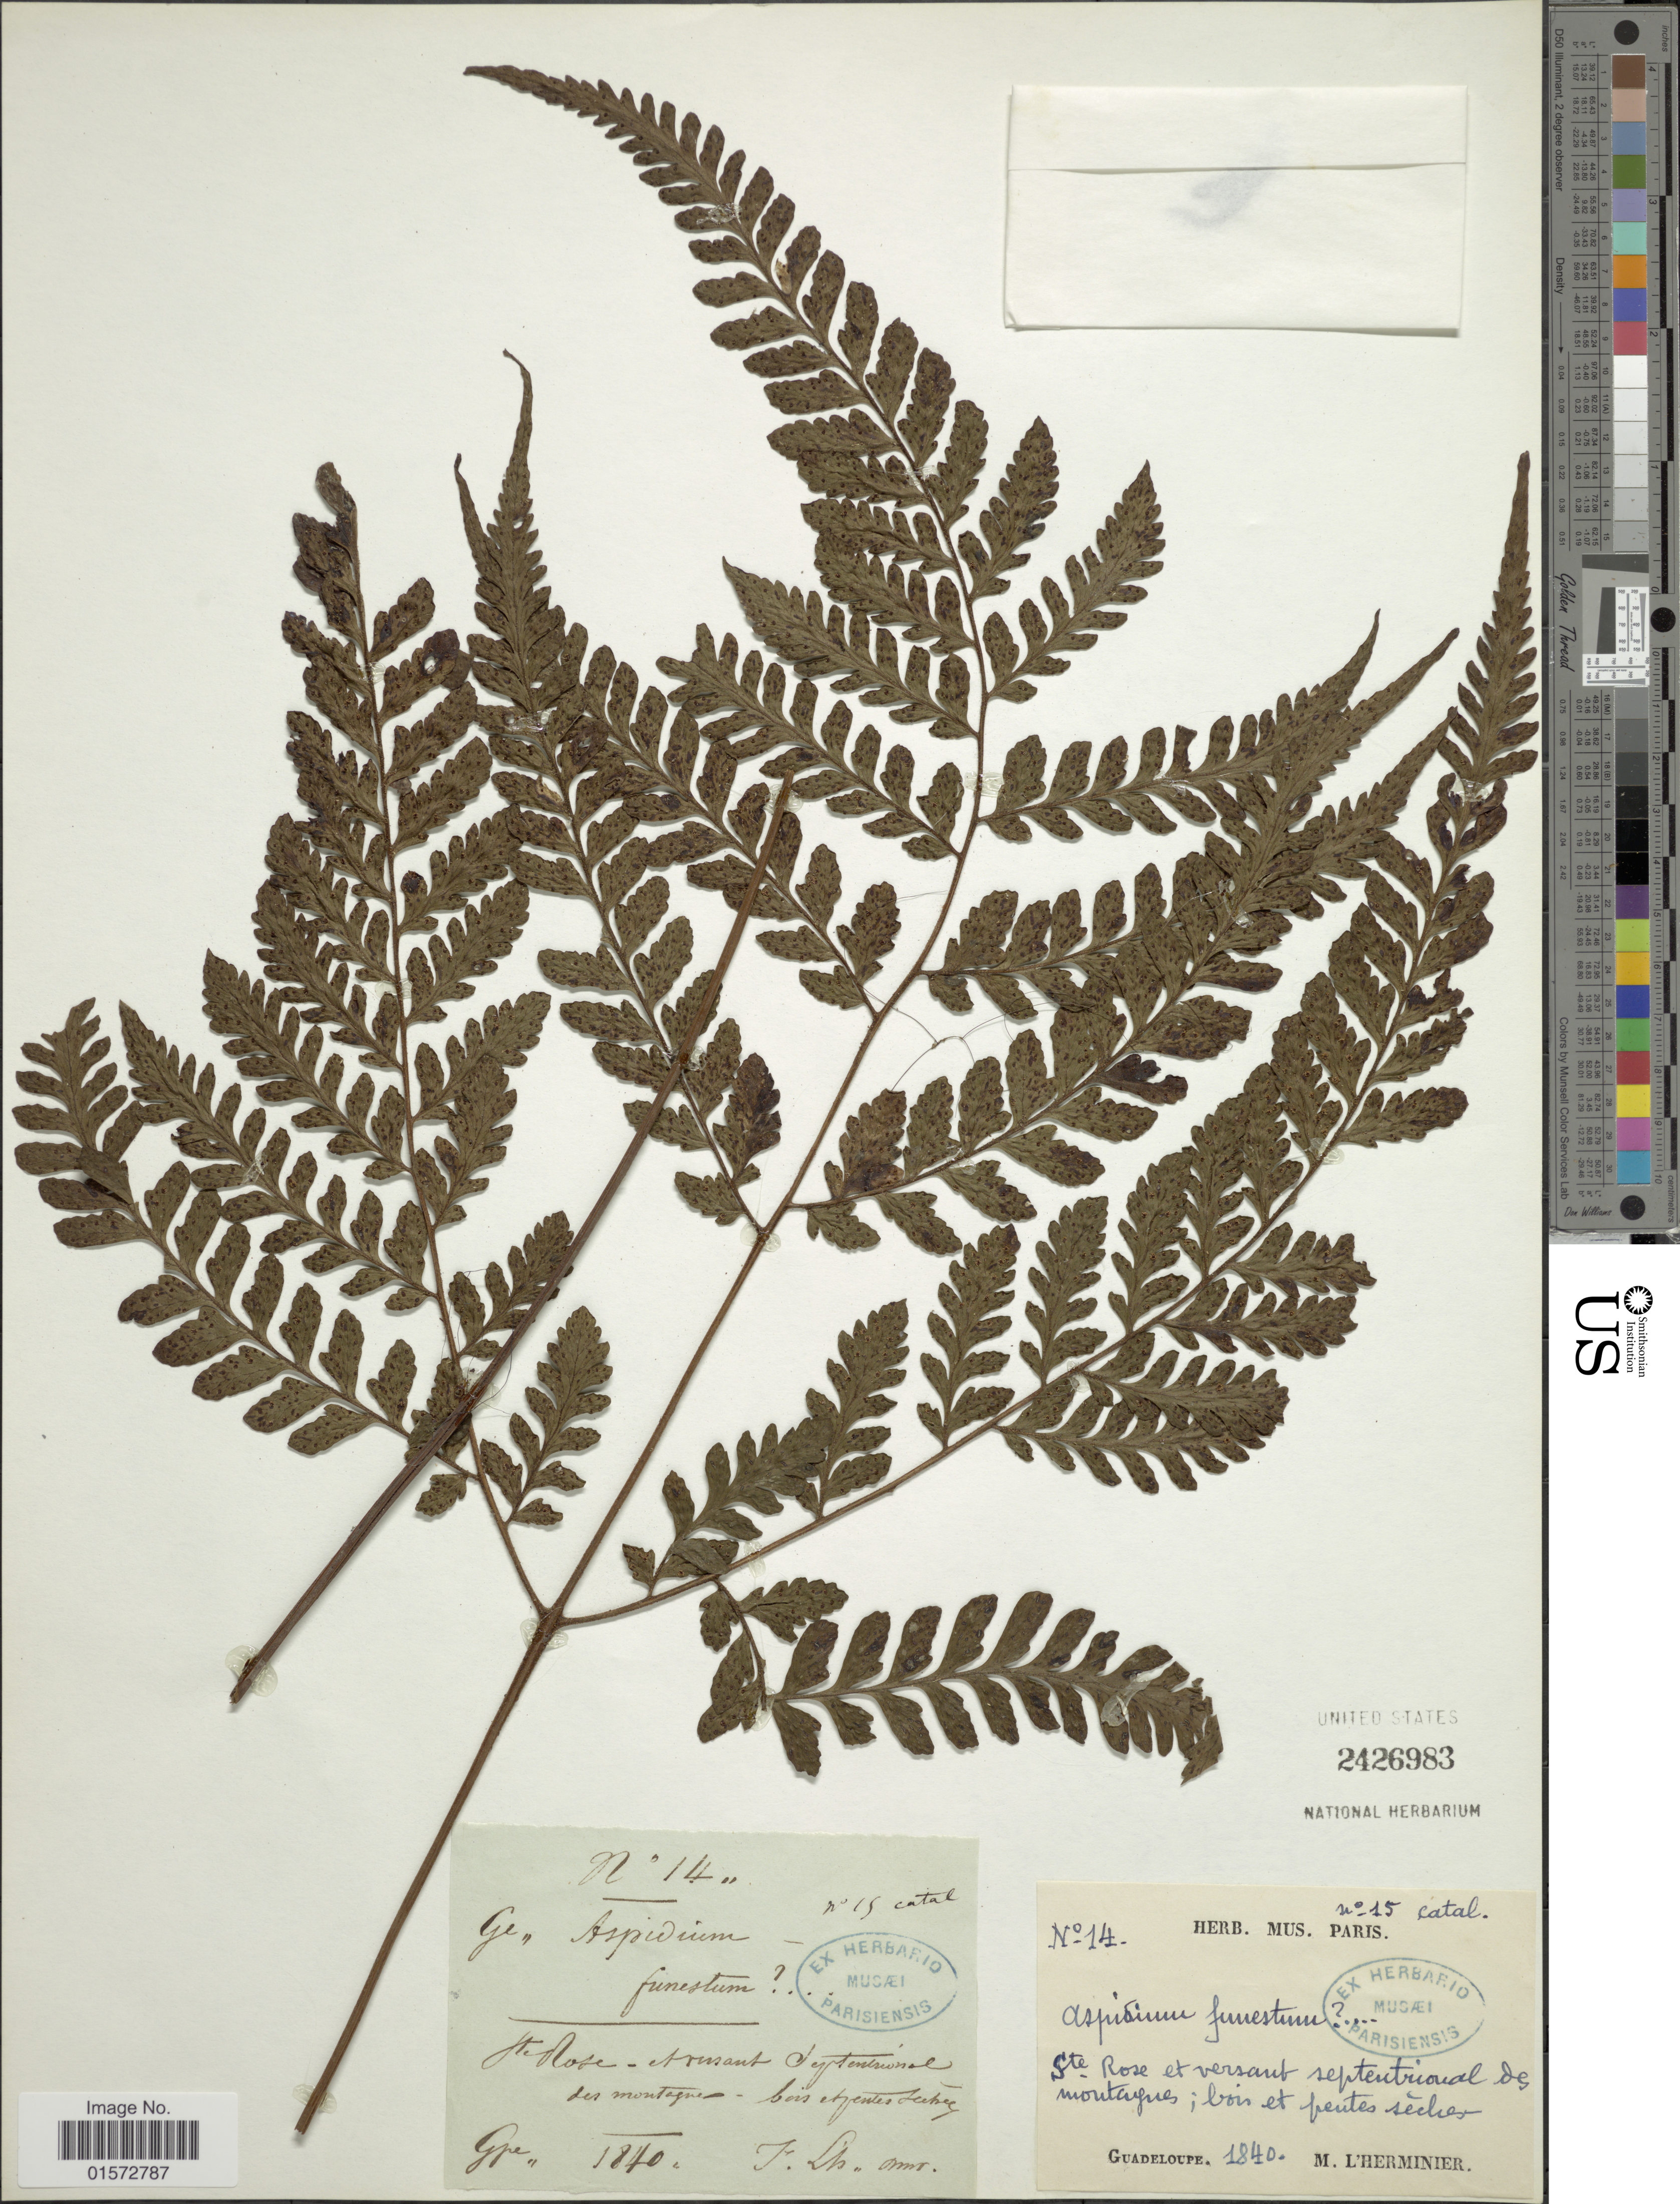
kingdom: Plantae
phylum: Tracheophyta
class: Polypodiopsida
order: Polypodiales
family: Tectariaceae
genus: Triplophyllum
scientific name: Triplophyllum funestum var. funestum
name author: (Kunze) Holttum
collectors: M. L'Herminier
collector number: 14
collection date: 1840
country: Guadeloupe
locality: Ste Rose et versant septentrional des montagnes; bois et pentes seches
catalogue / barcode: US 2426983